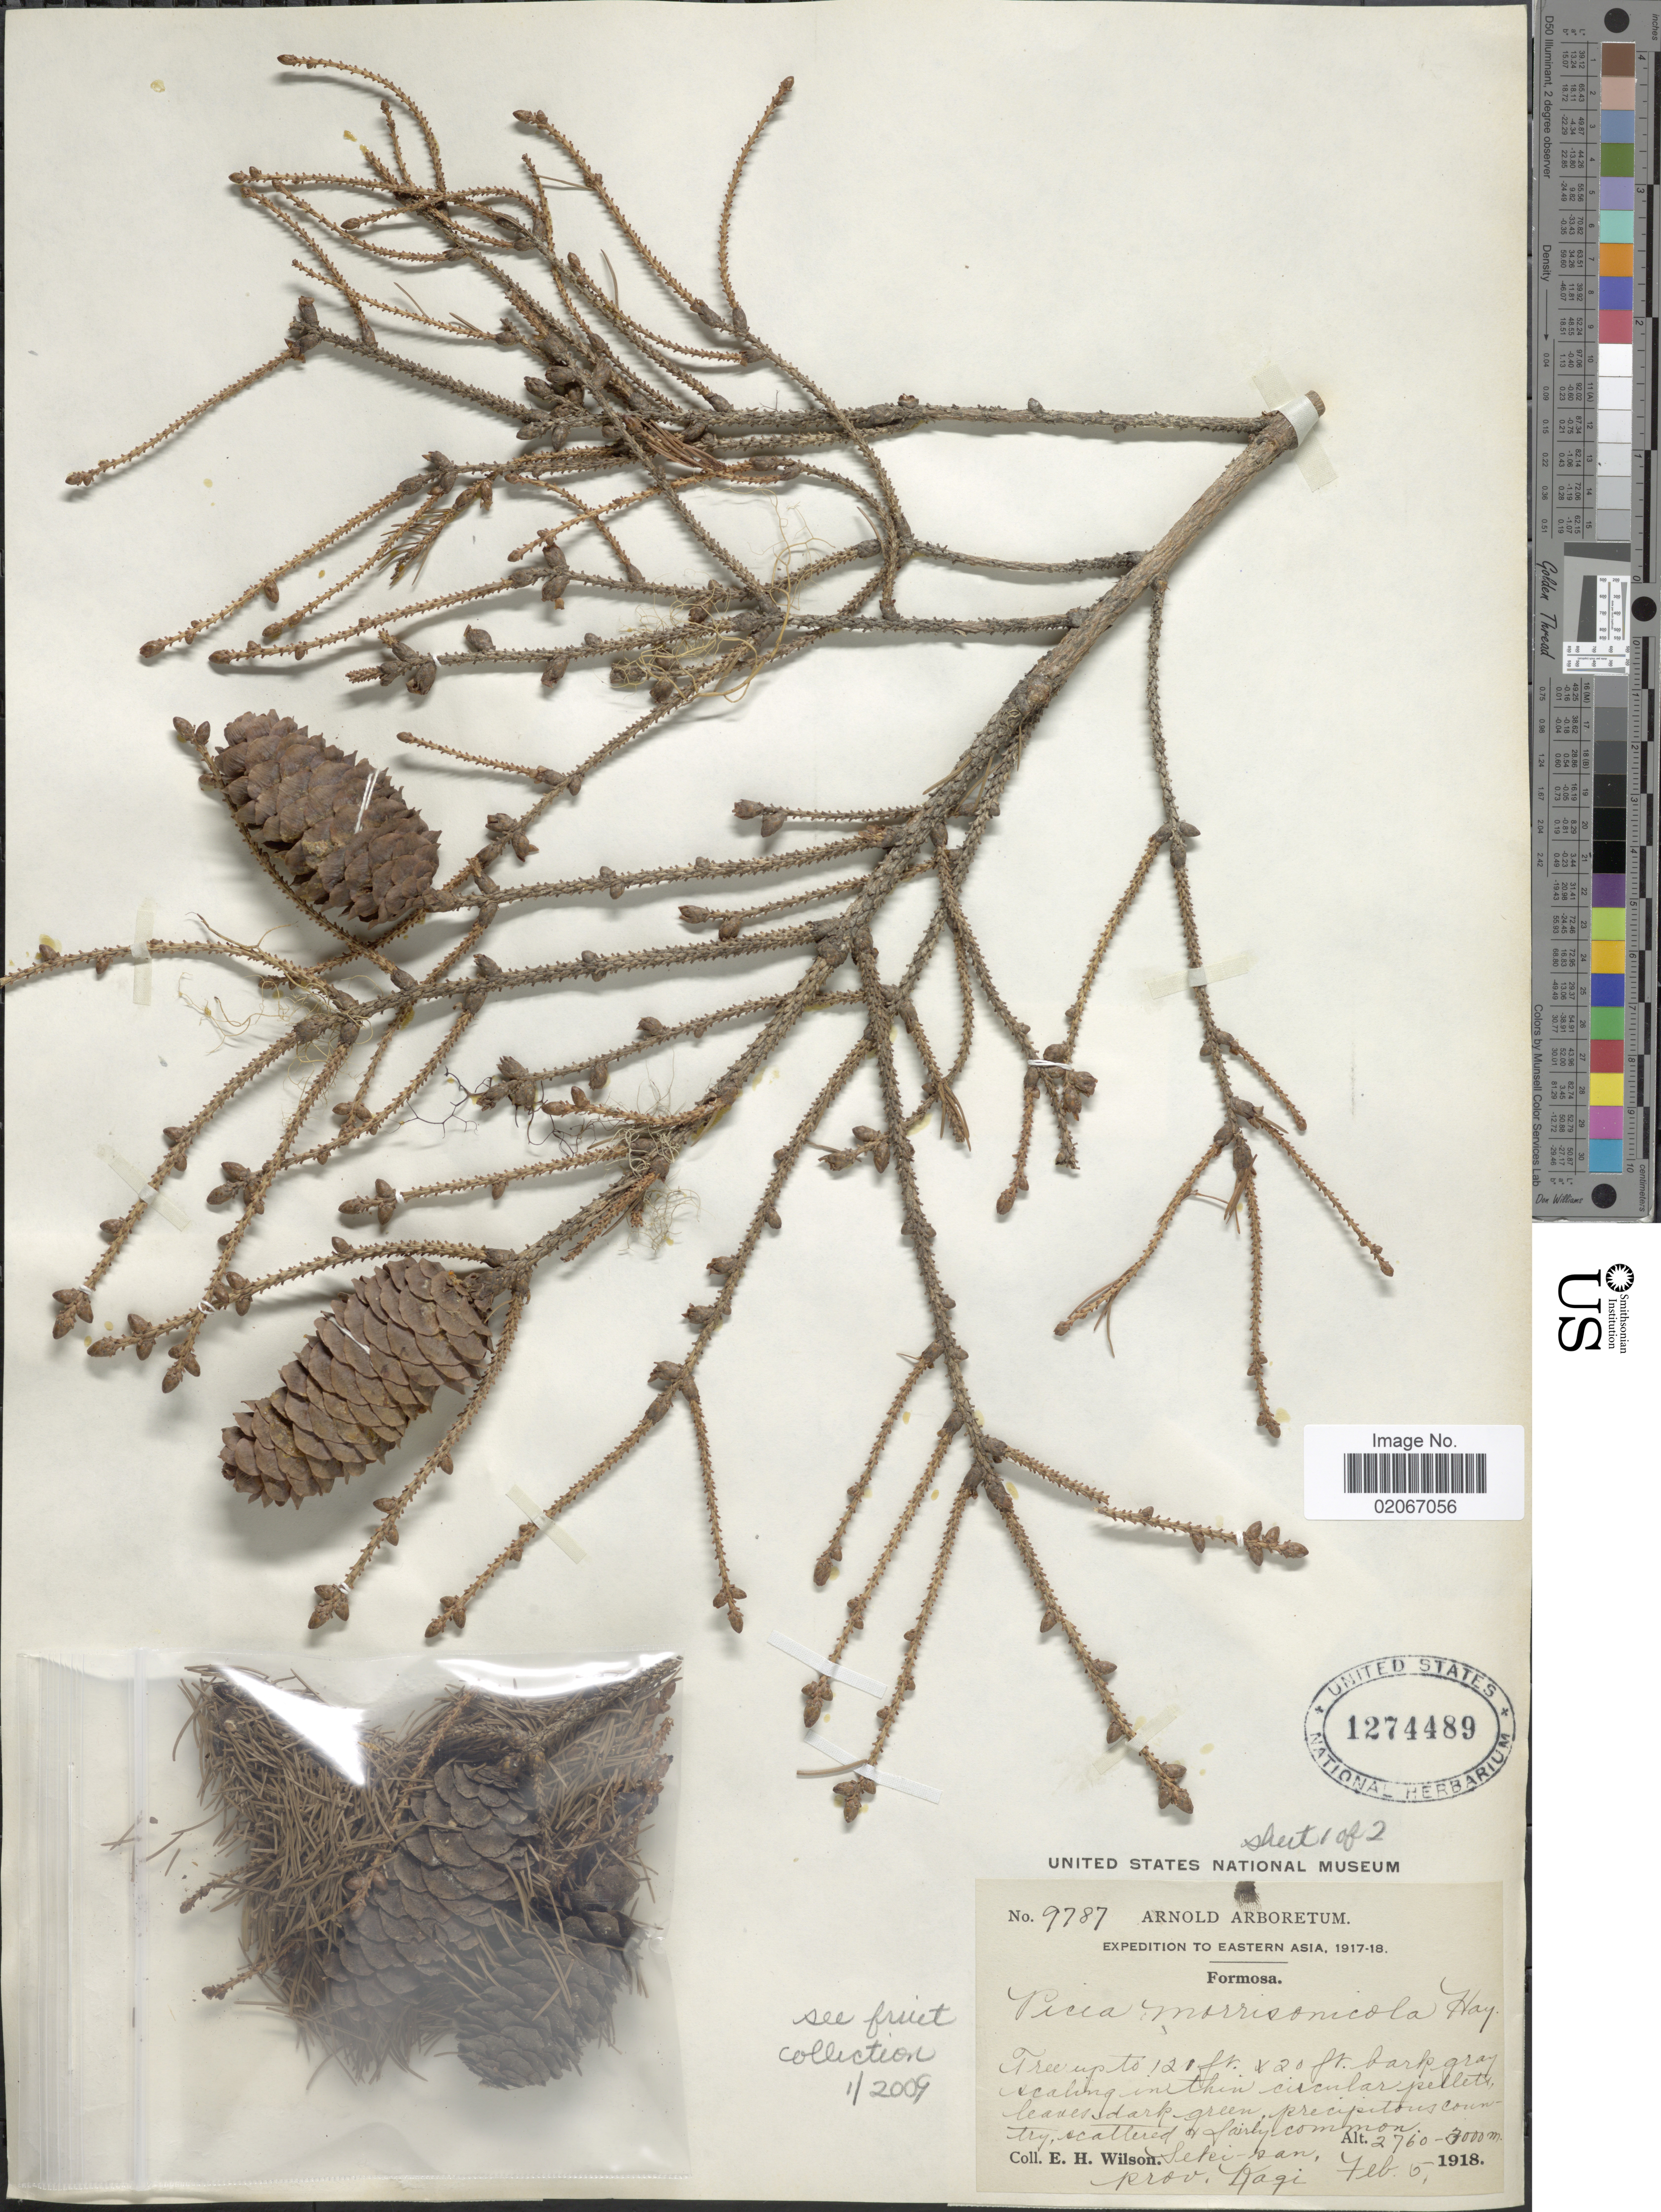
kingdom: Plantae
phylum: Tracheophyta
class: Pinopsida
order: Pinales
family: Pinaceae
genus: Picea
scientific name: Picea morrisonicola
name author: Hayata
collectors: E. Wilson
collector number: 9787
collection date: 1918-02-05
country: Taiwan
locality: Seki- San, Prov. Kagi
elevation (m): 2760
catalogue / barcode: US 1274489